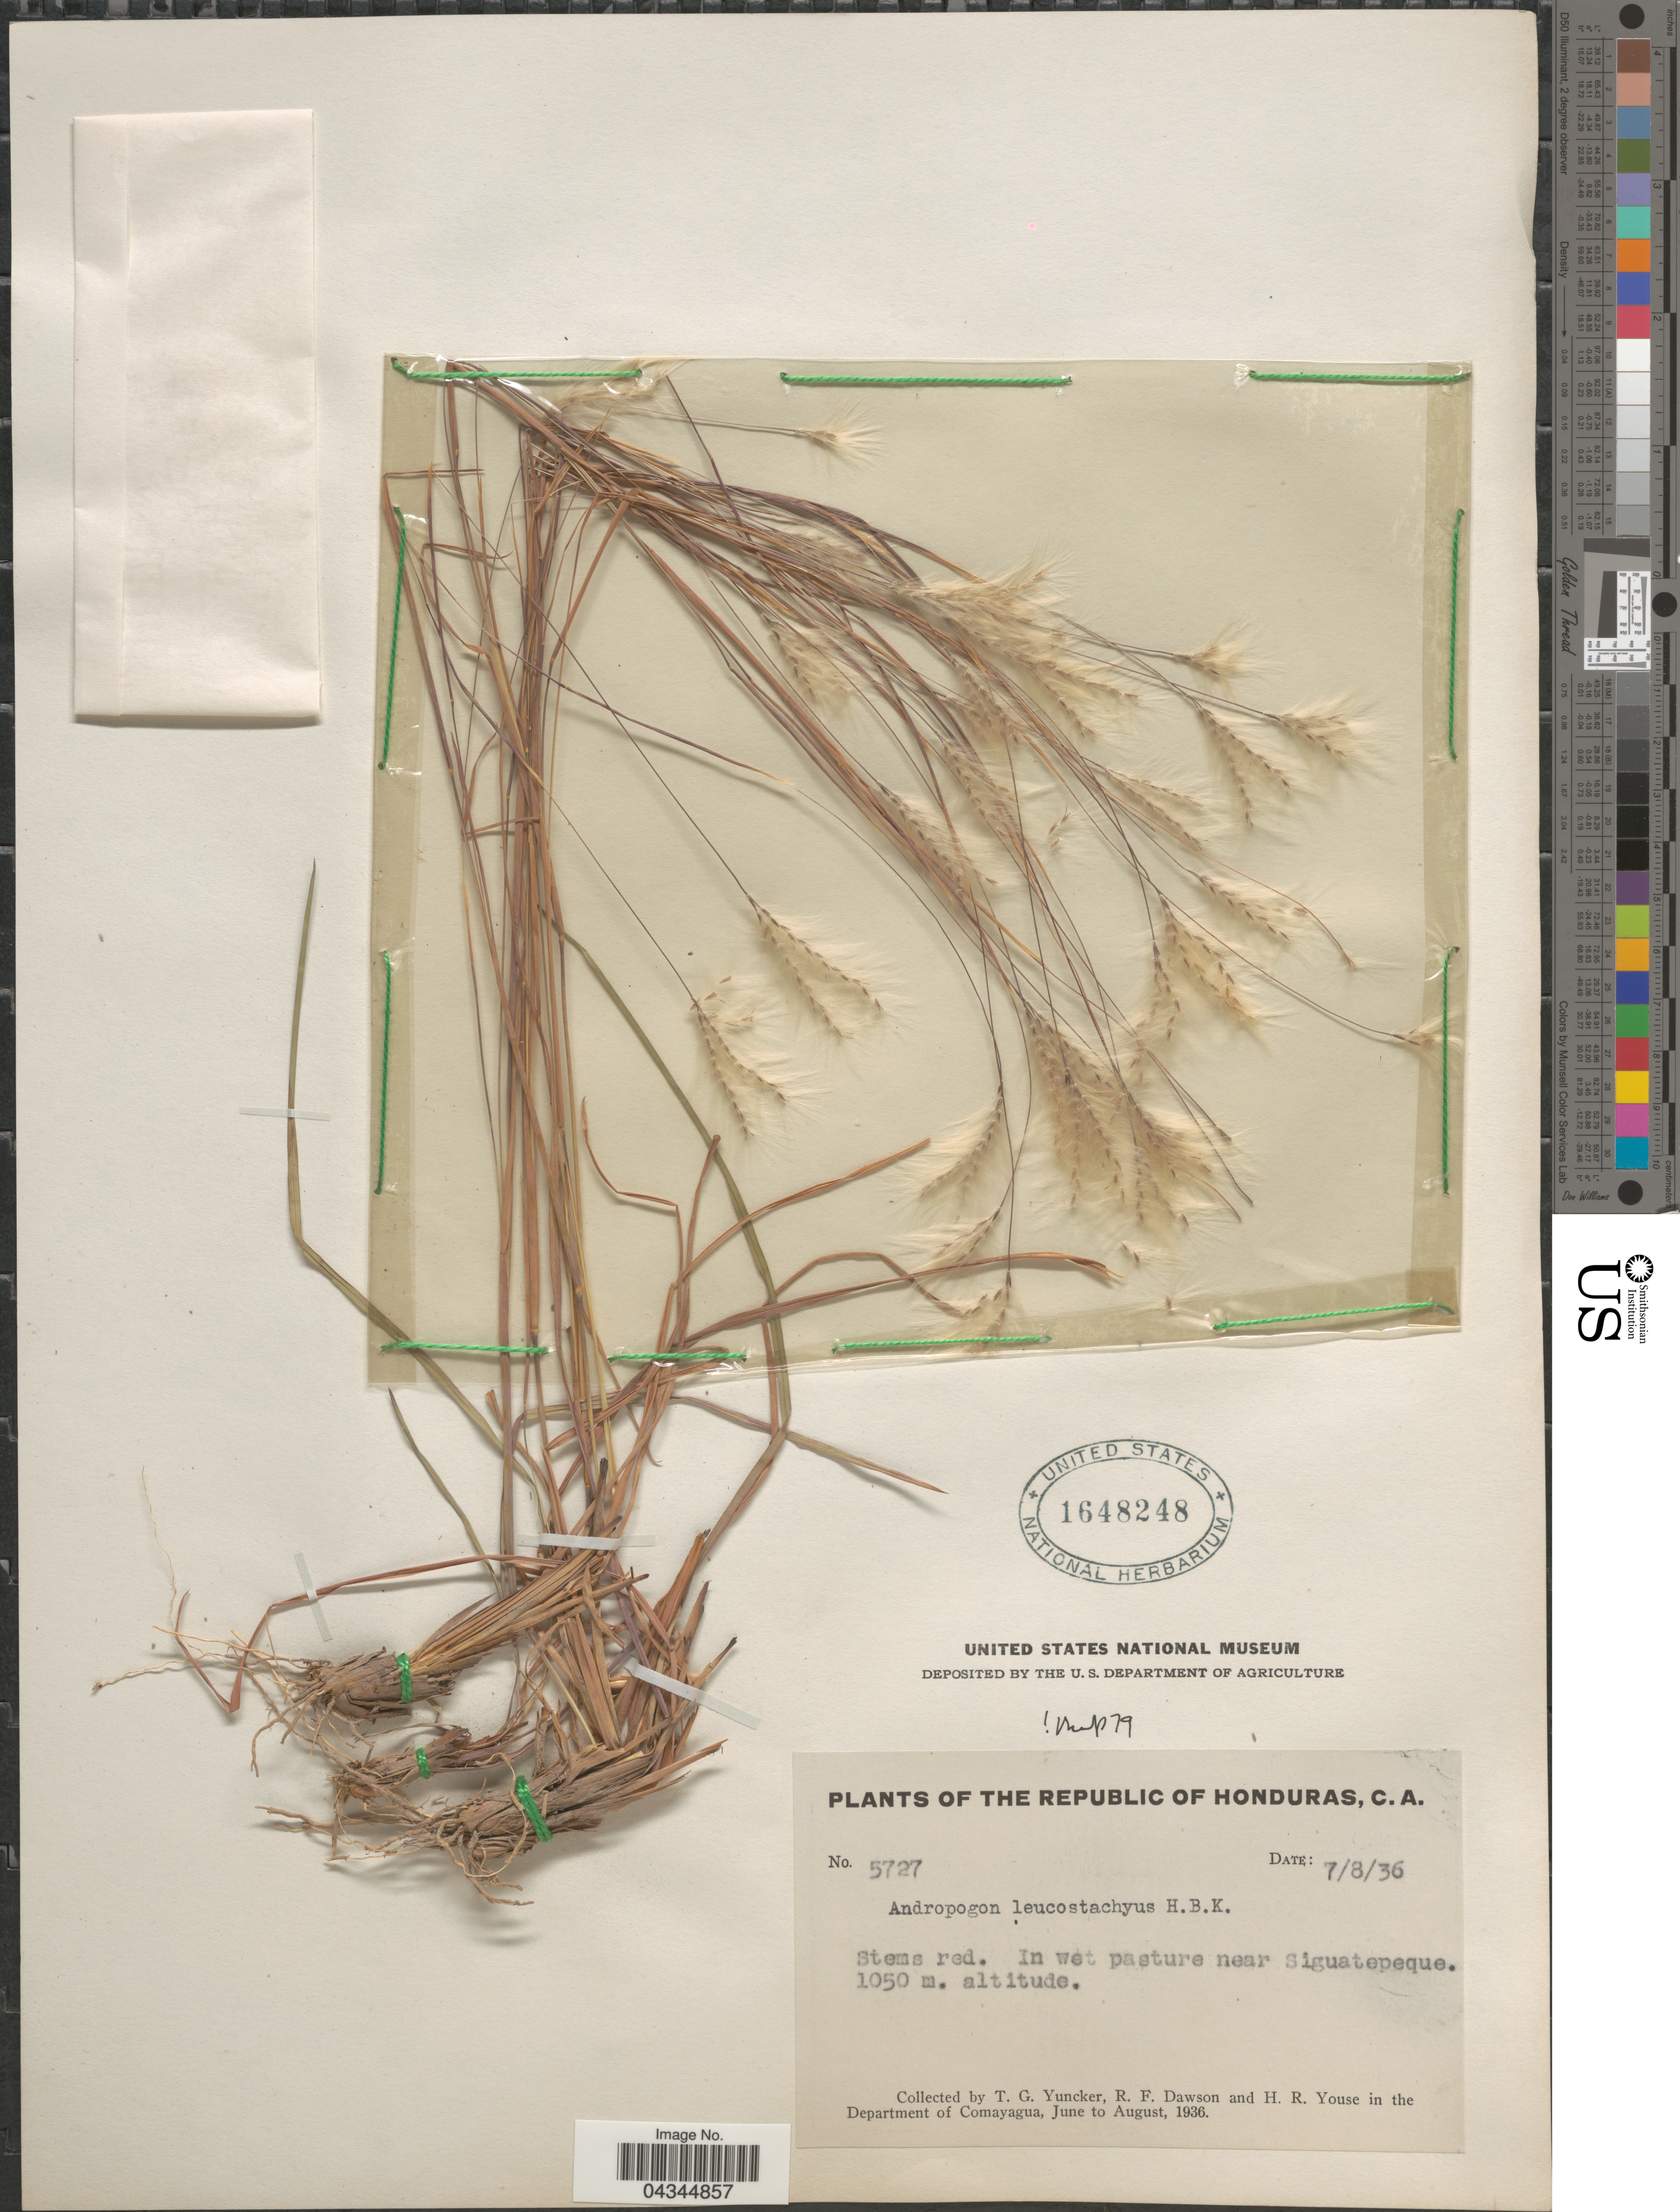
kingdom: Plantae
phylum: Tracheophyta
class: Liliopsida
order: Poales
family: Poaceae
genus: Andropogon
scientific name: Andropogon leucostachyus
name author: Kunth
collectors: T. G. Yuncker, R. F. Dawson & H. Youse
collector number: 5727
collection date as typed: Transcribed d/m/y: 7/8/36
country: Honduras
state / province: Comayagua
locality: The Republic of Honduras. In wet pasture near Siguatepeque. In the Department of Comayagua.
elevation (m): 1050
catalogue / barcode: US 1648248